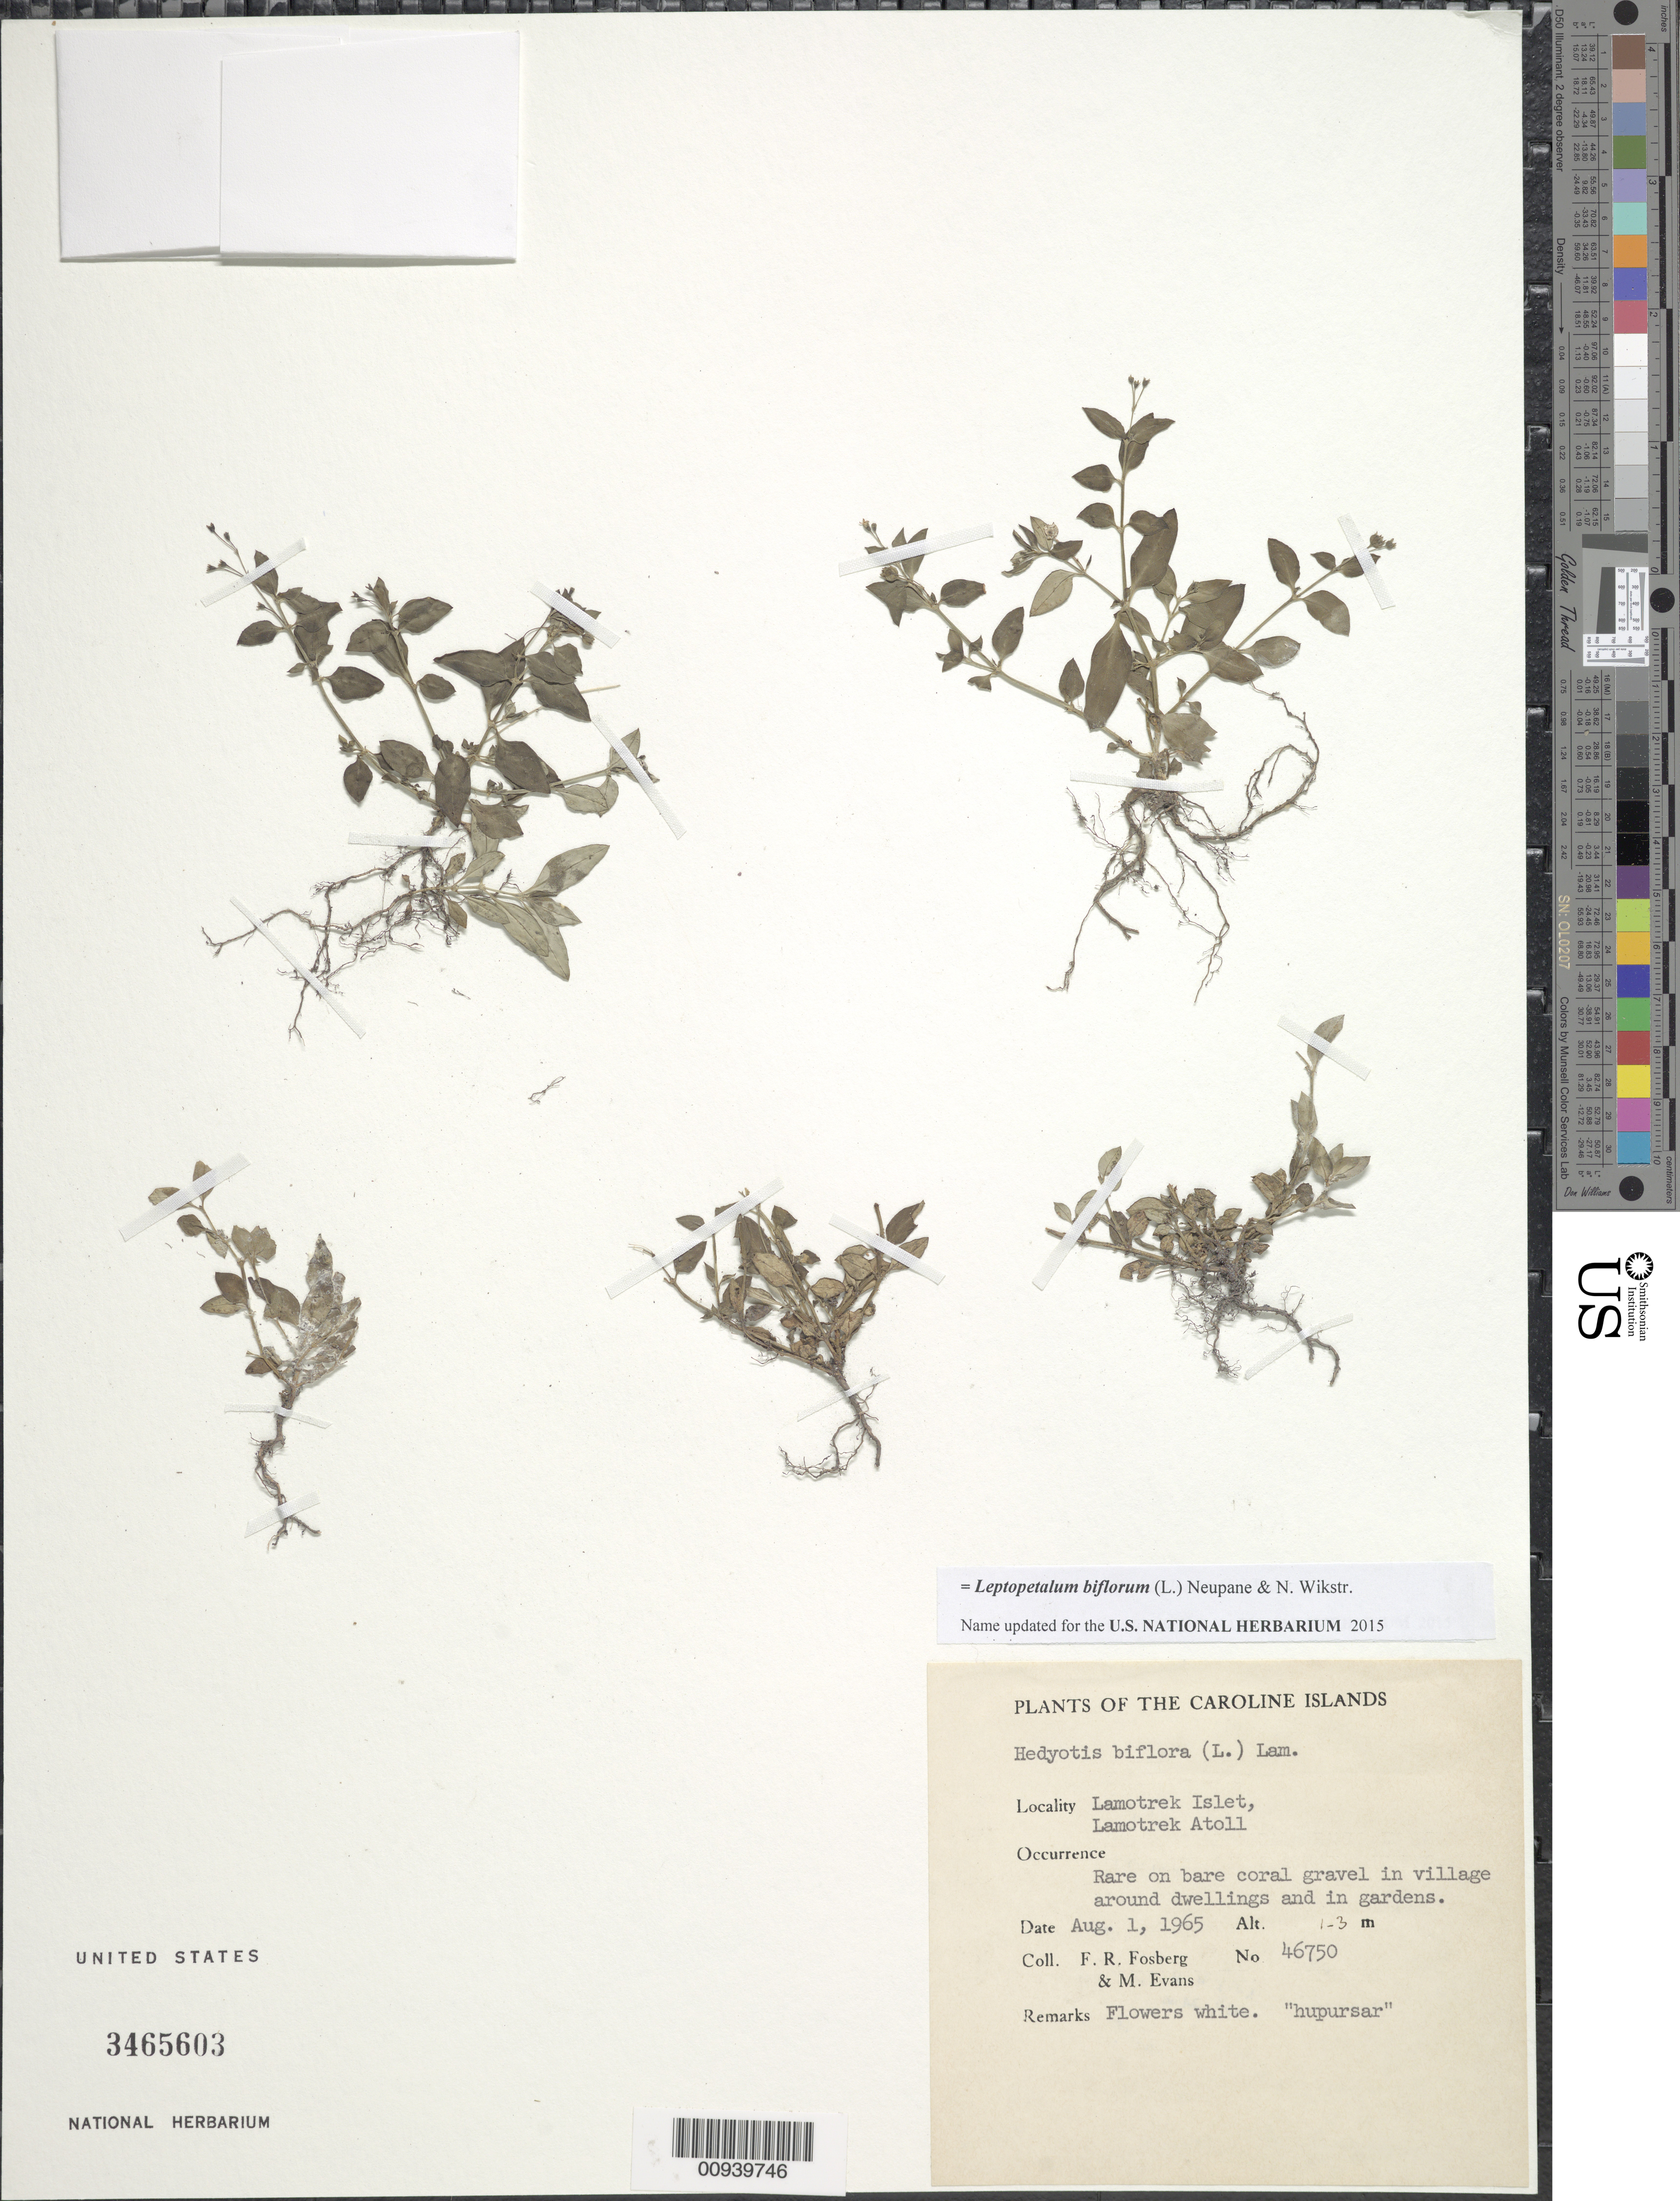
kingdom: Plantae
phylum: Tracheophyta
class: Magnoliopsida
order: Gentianales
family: Rubiaceae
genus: Leptopetalum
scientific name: Leptopetalum biflorum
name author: (L.) Neupane & N. Wikstr.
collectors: F. R. Fosberg & M. Evans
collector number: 46750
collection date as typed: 01 Aug 1965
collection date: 1965-08-01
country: Micronesia, Federated States of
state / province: Yap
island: Lamotrek Atoll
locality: Lamotrek Islet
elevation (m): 1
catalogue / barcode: US 3465603